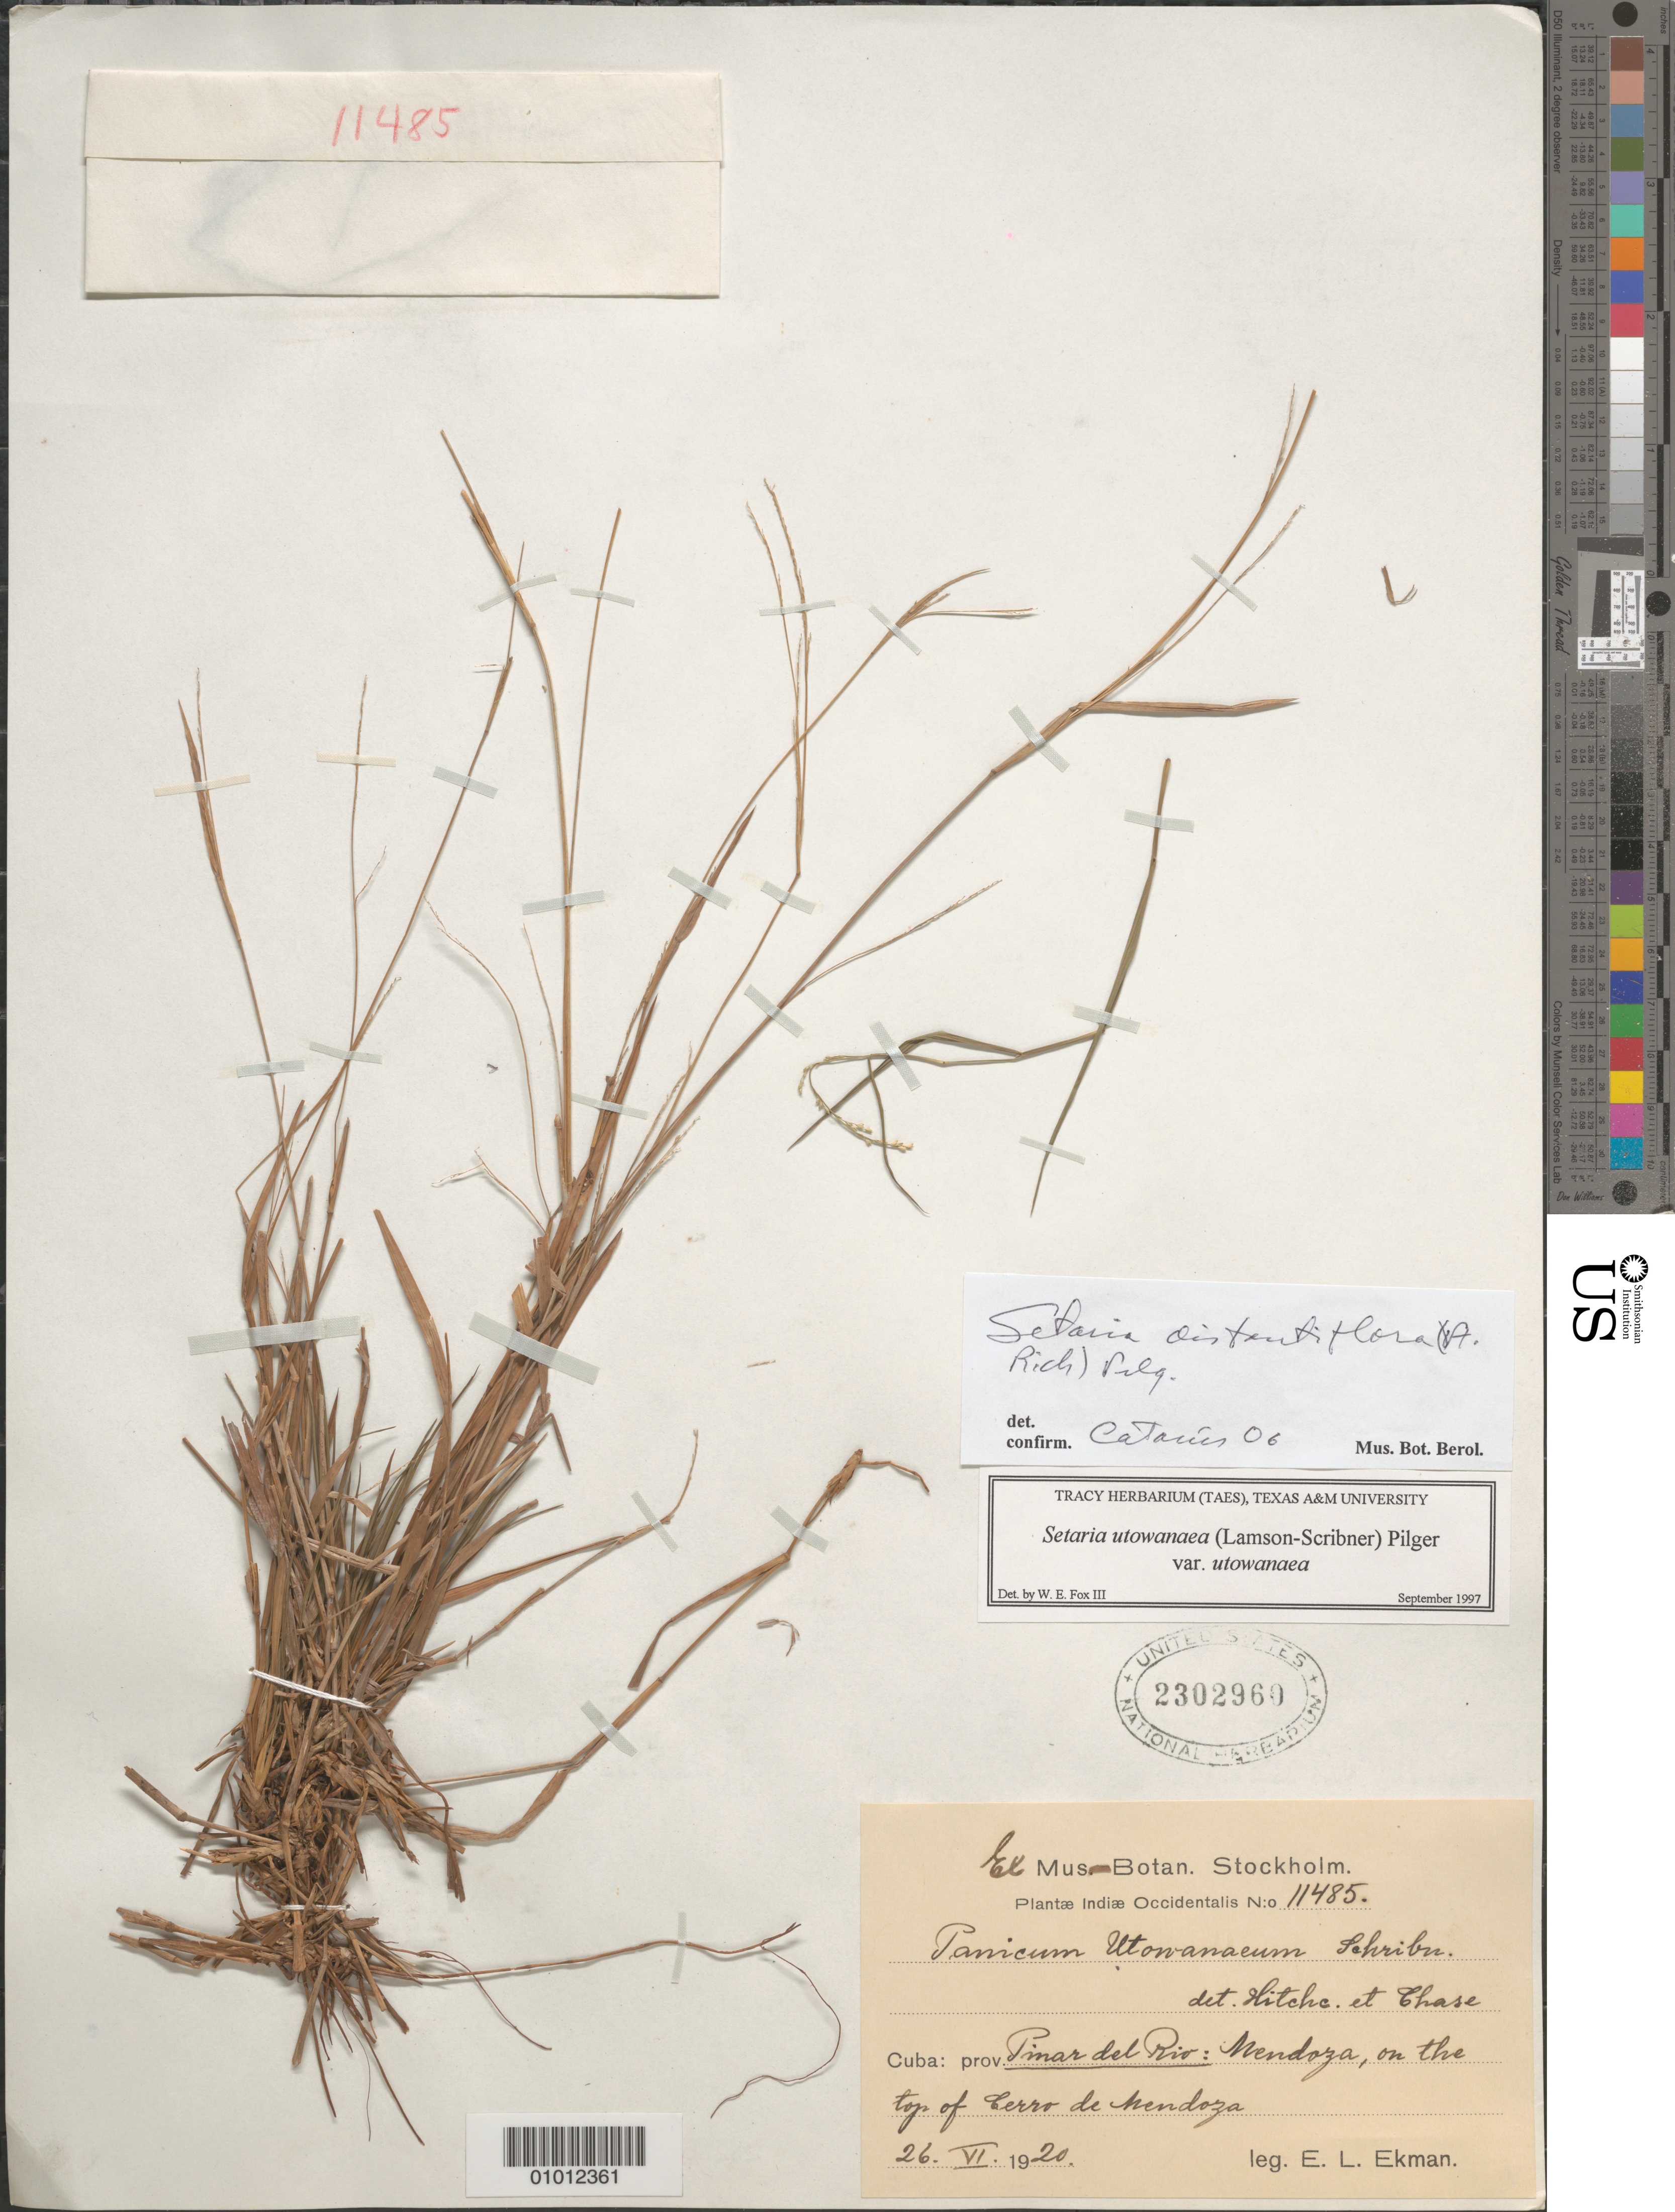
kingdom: Plantae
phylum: Tracheophyta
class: Liliopsida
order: Poales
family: Poaceae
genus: Setaria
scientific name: Setaria distantiflora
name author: (A. Rich.) Pilg.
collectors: E. L. Ekman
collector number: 11485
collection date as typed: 26 Jun 1920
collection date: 1920-06-26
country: Cuba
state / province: Pinar del Rio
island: Cuba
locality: Mendoza, on the top of Cerro de Mendoza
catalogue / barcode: US 2302960